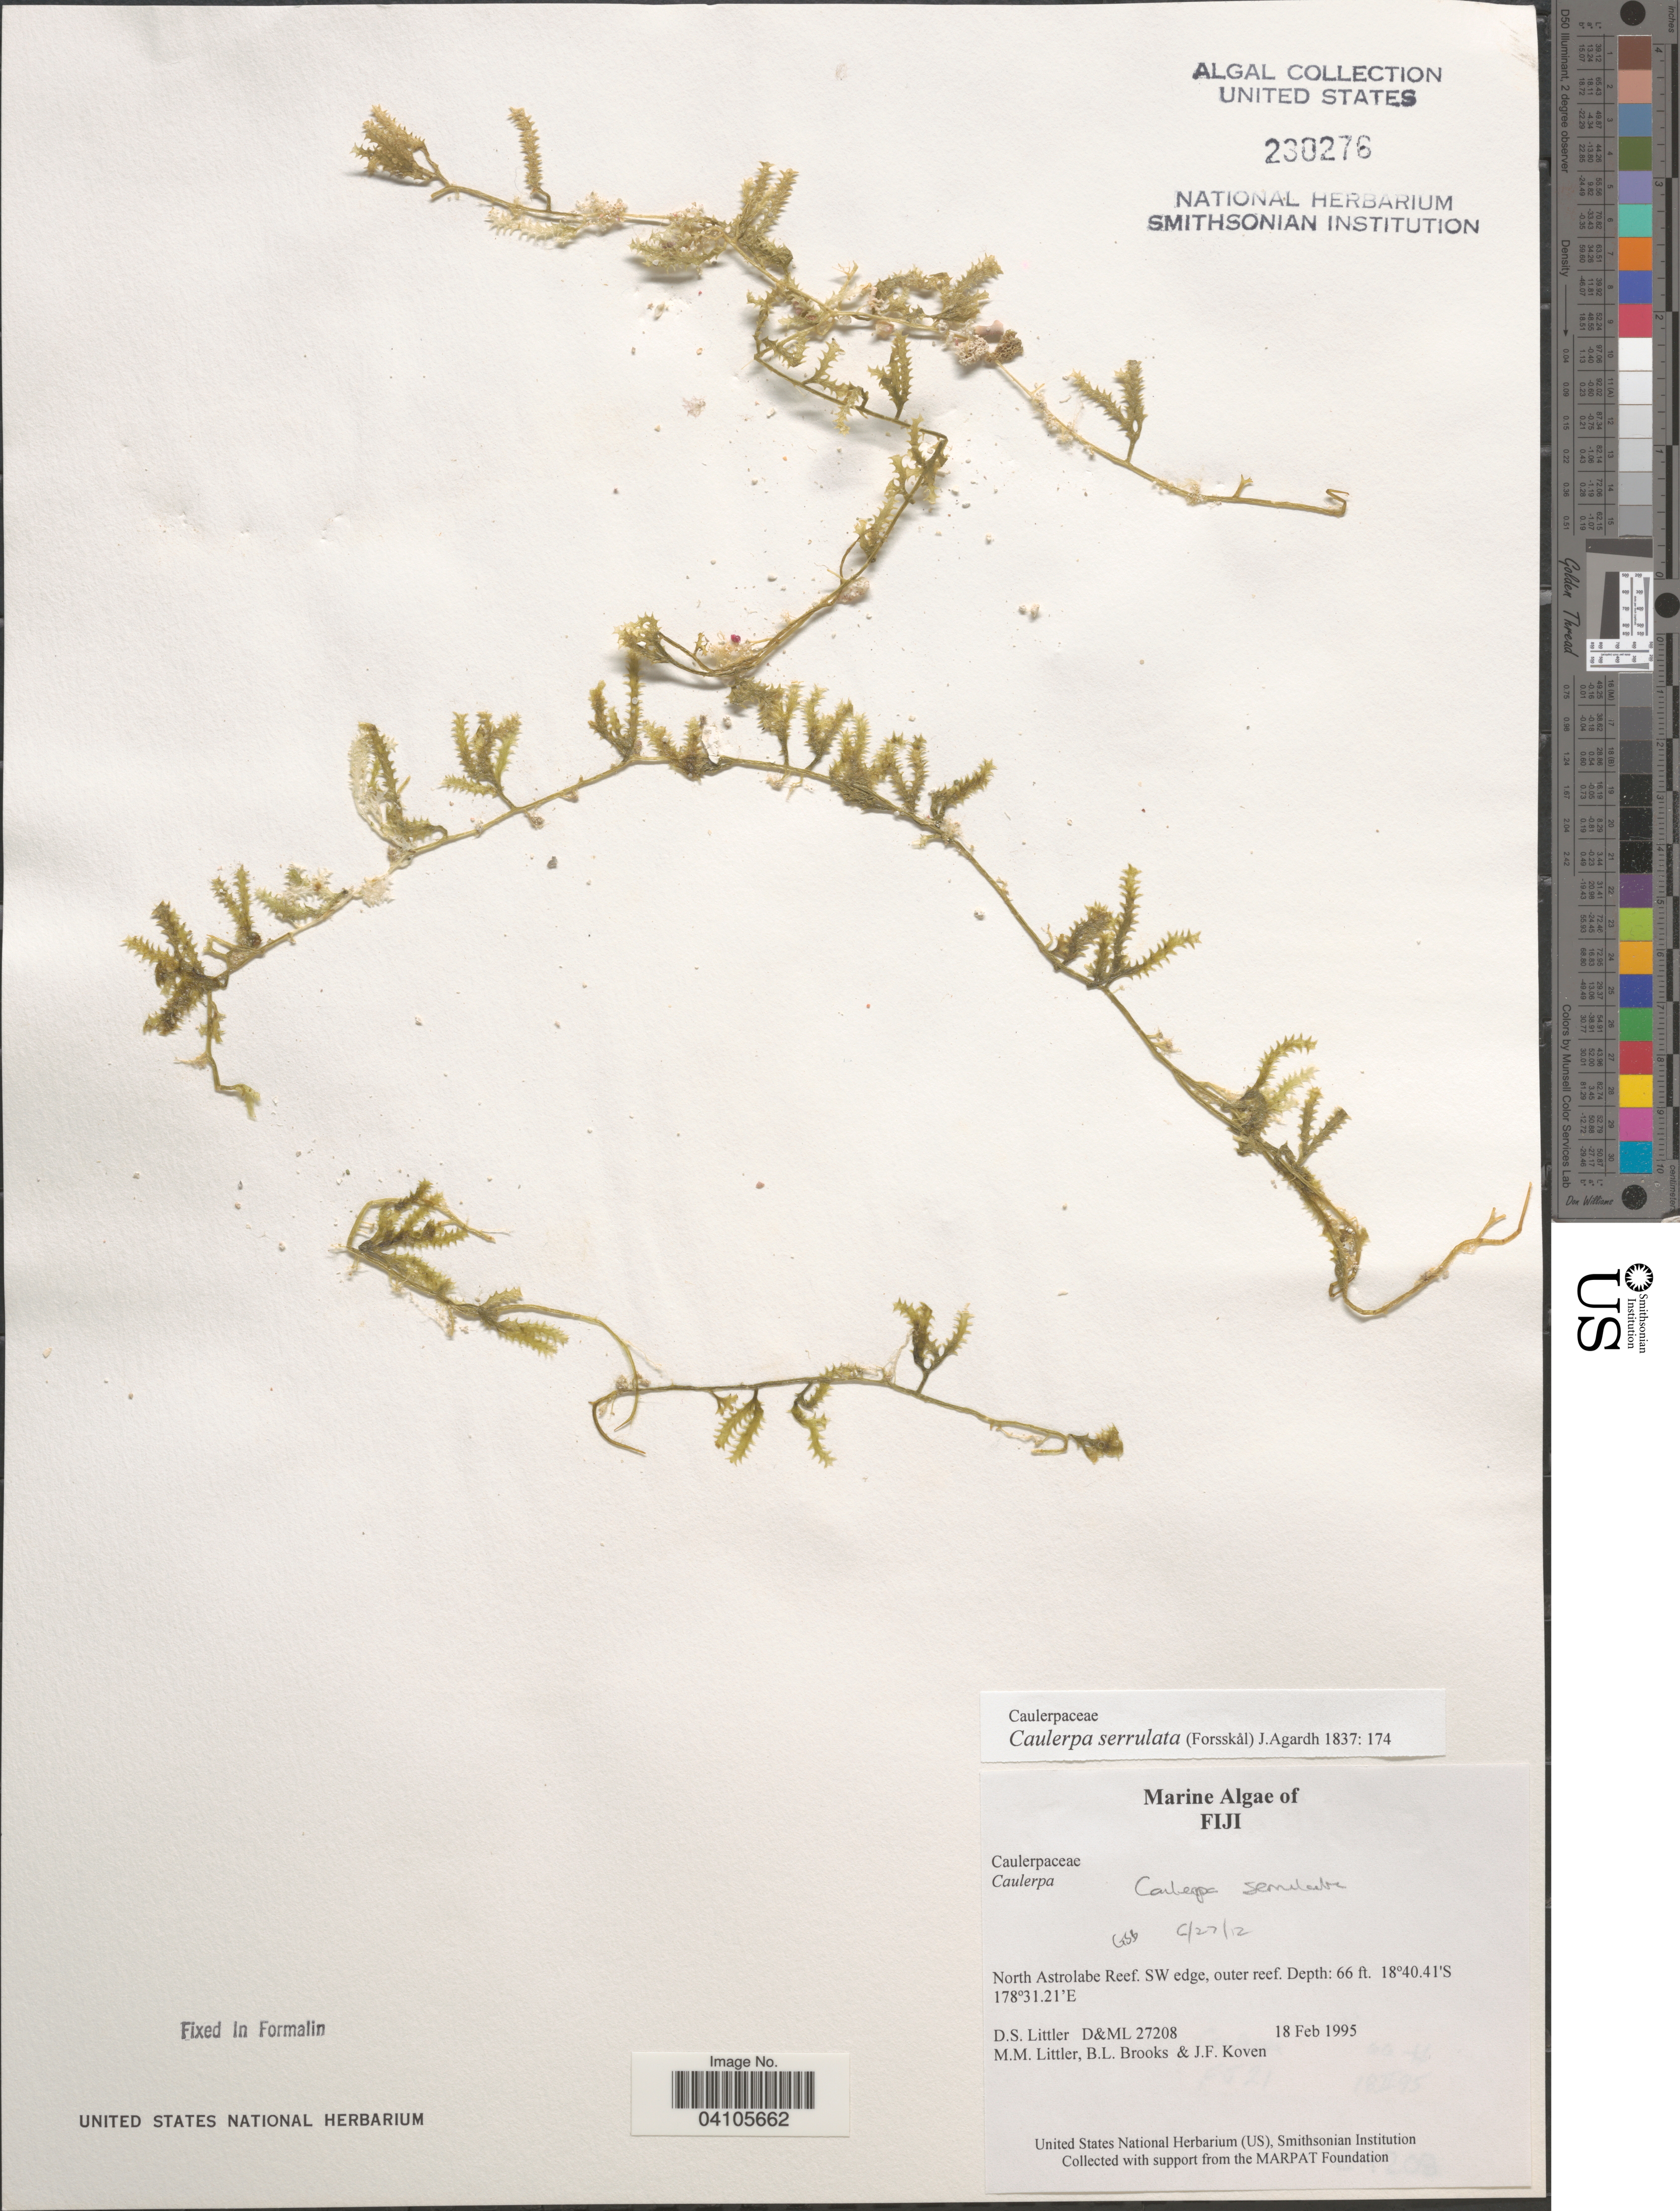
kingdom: Plantae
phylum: Chlorophyta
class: Ulvophyceae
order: Bryopsidales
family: Caulerpaceae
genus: Caulerpa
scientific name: Caulerpa serrulata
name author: (Forssk.) J. Agardh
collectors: D. S. Littler, B. Brooks & J. Koven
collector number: D&ML 27208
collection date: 1995-02-18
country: Fiji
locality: North Astrolabe Reef. SW edge, outer reef.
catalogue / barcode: US 230276